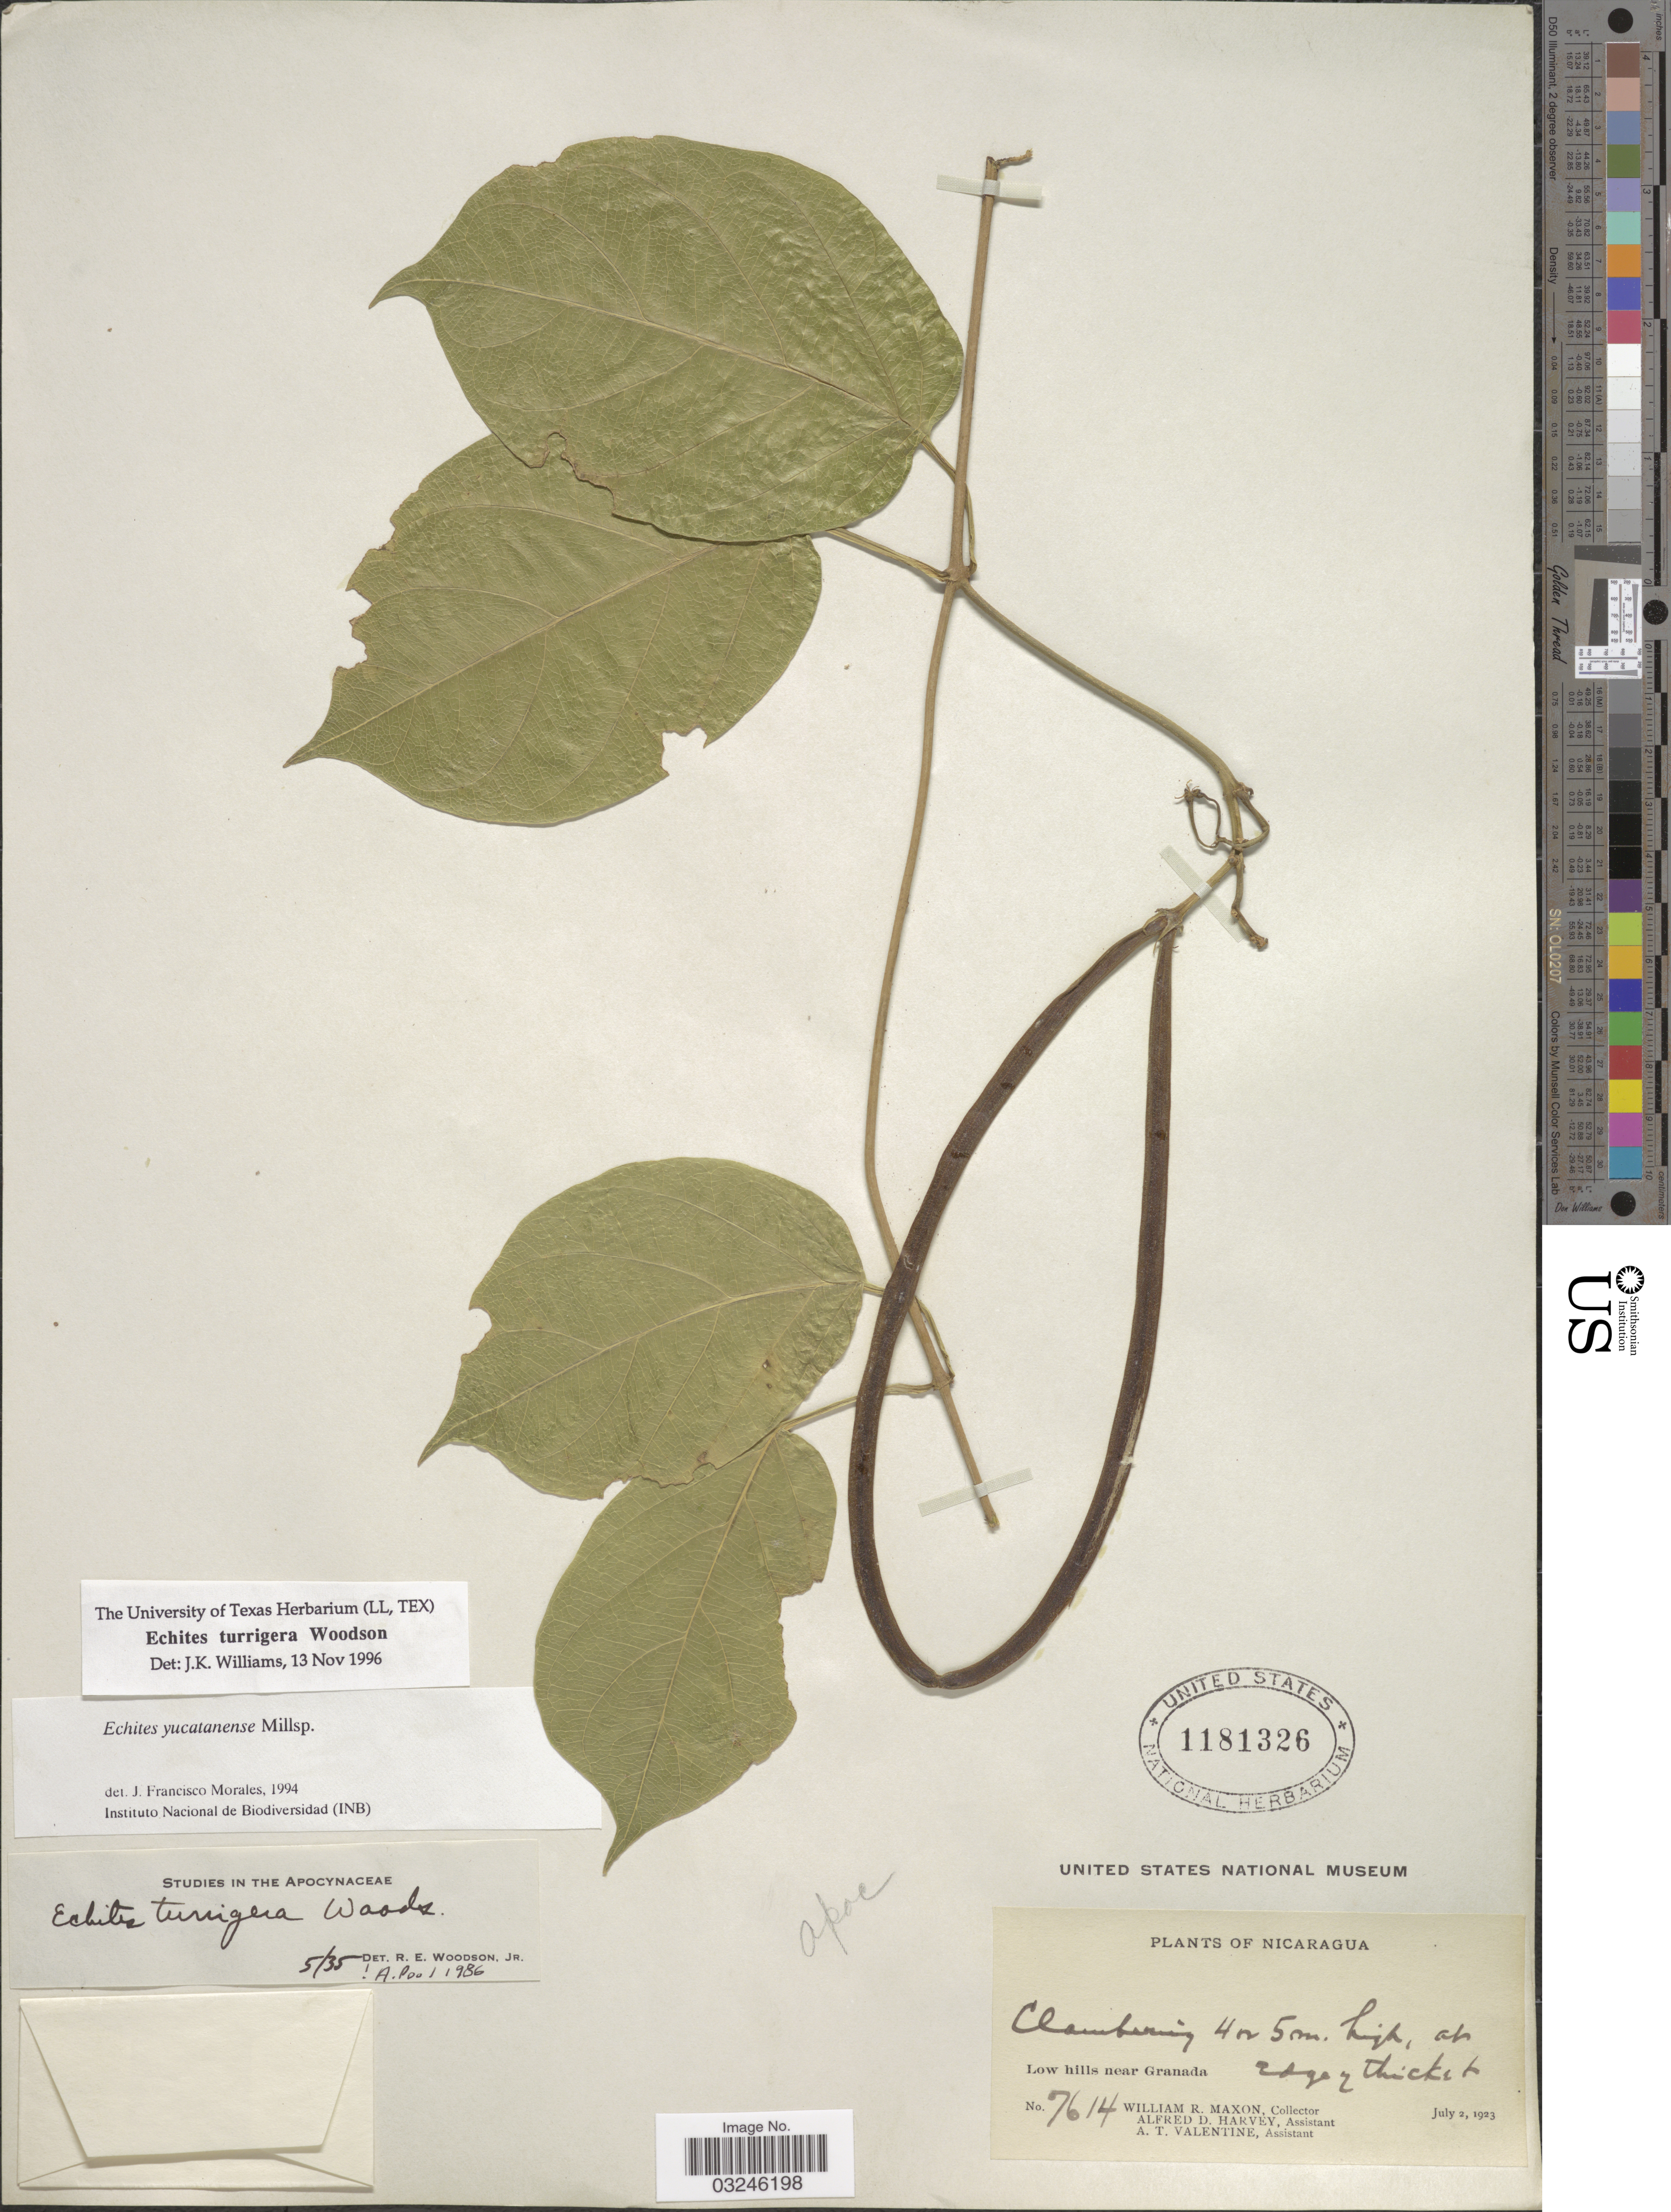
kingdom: Plantae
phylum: Tracheophyta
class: Magnoliopsida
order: Gentianales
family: Apocynaceae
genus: Echites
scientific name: Echites turrigera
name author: Woodson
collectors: W. R. Maxon, A. D. Harvey & A. Valentine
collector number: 7614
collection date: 1923-07-02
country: Nicaragua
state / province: Granada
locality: Low hills near Granada.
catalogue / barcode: US 1181326